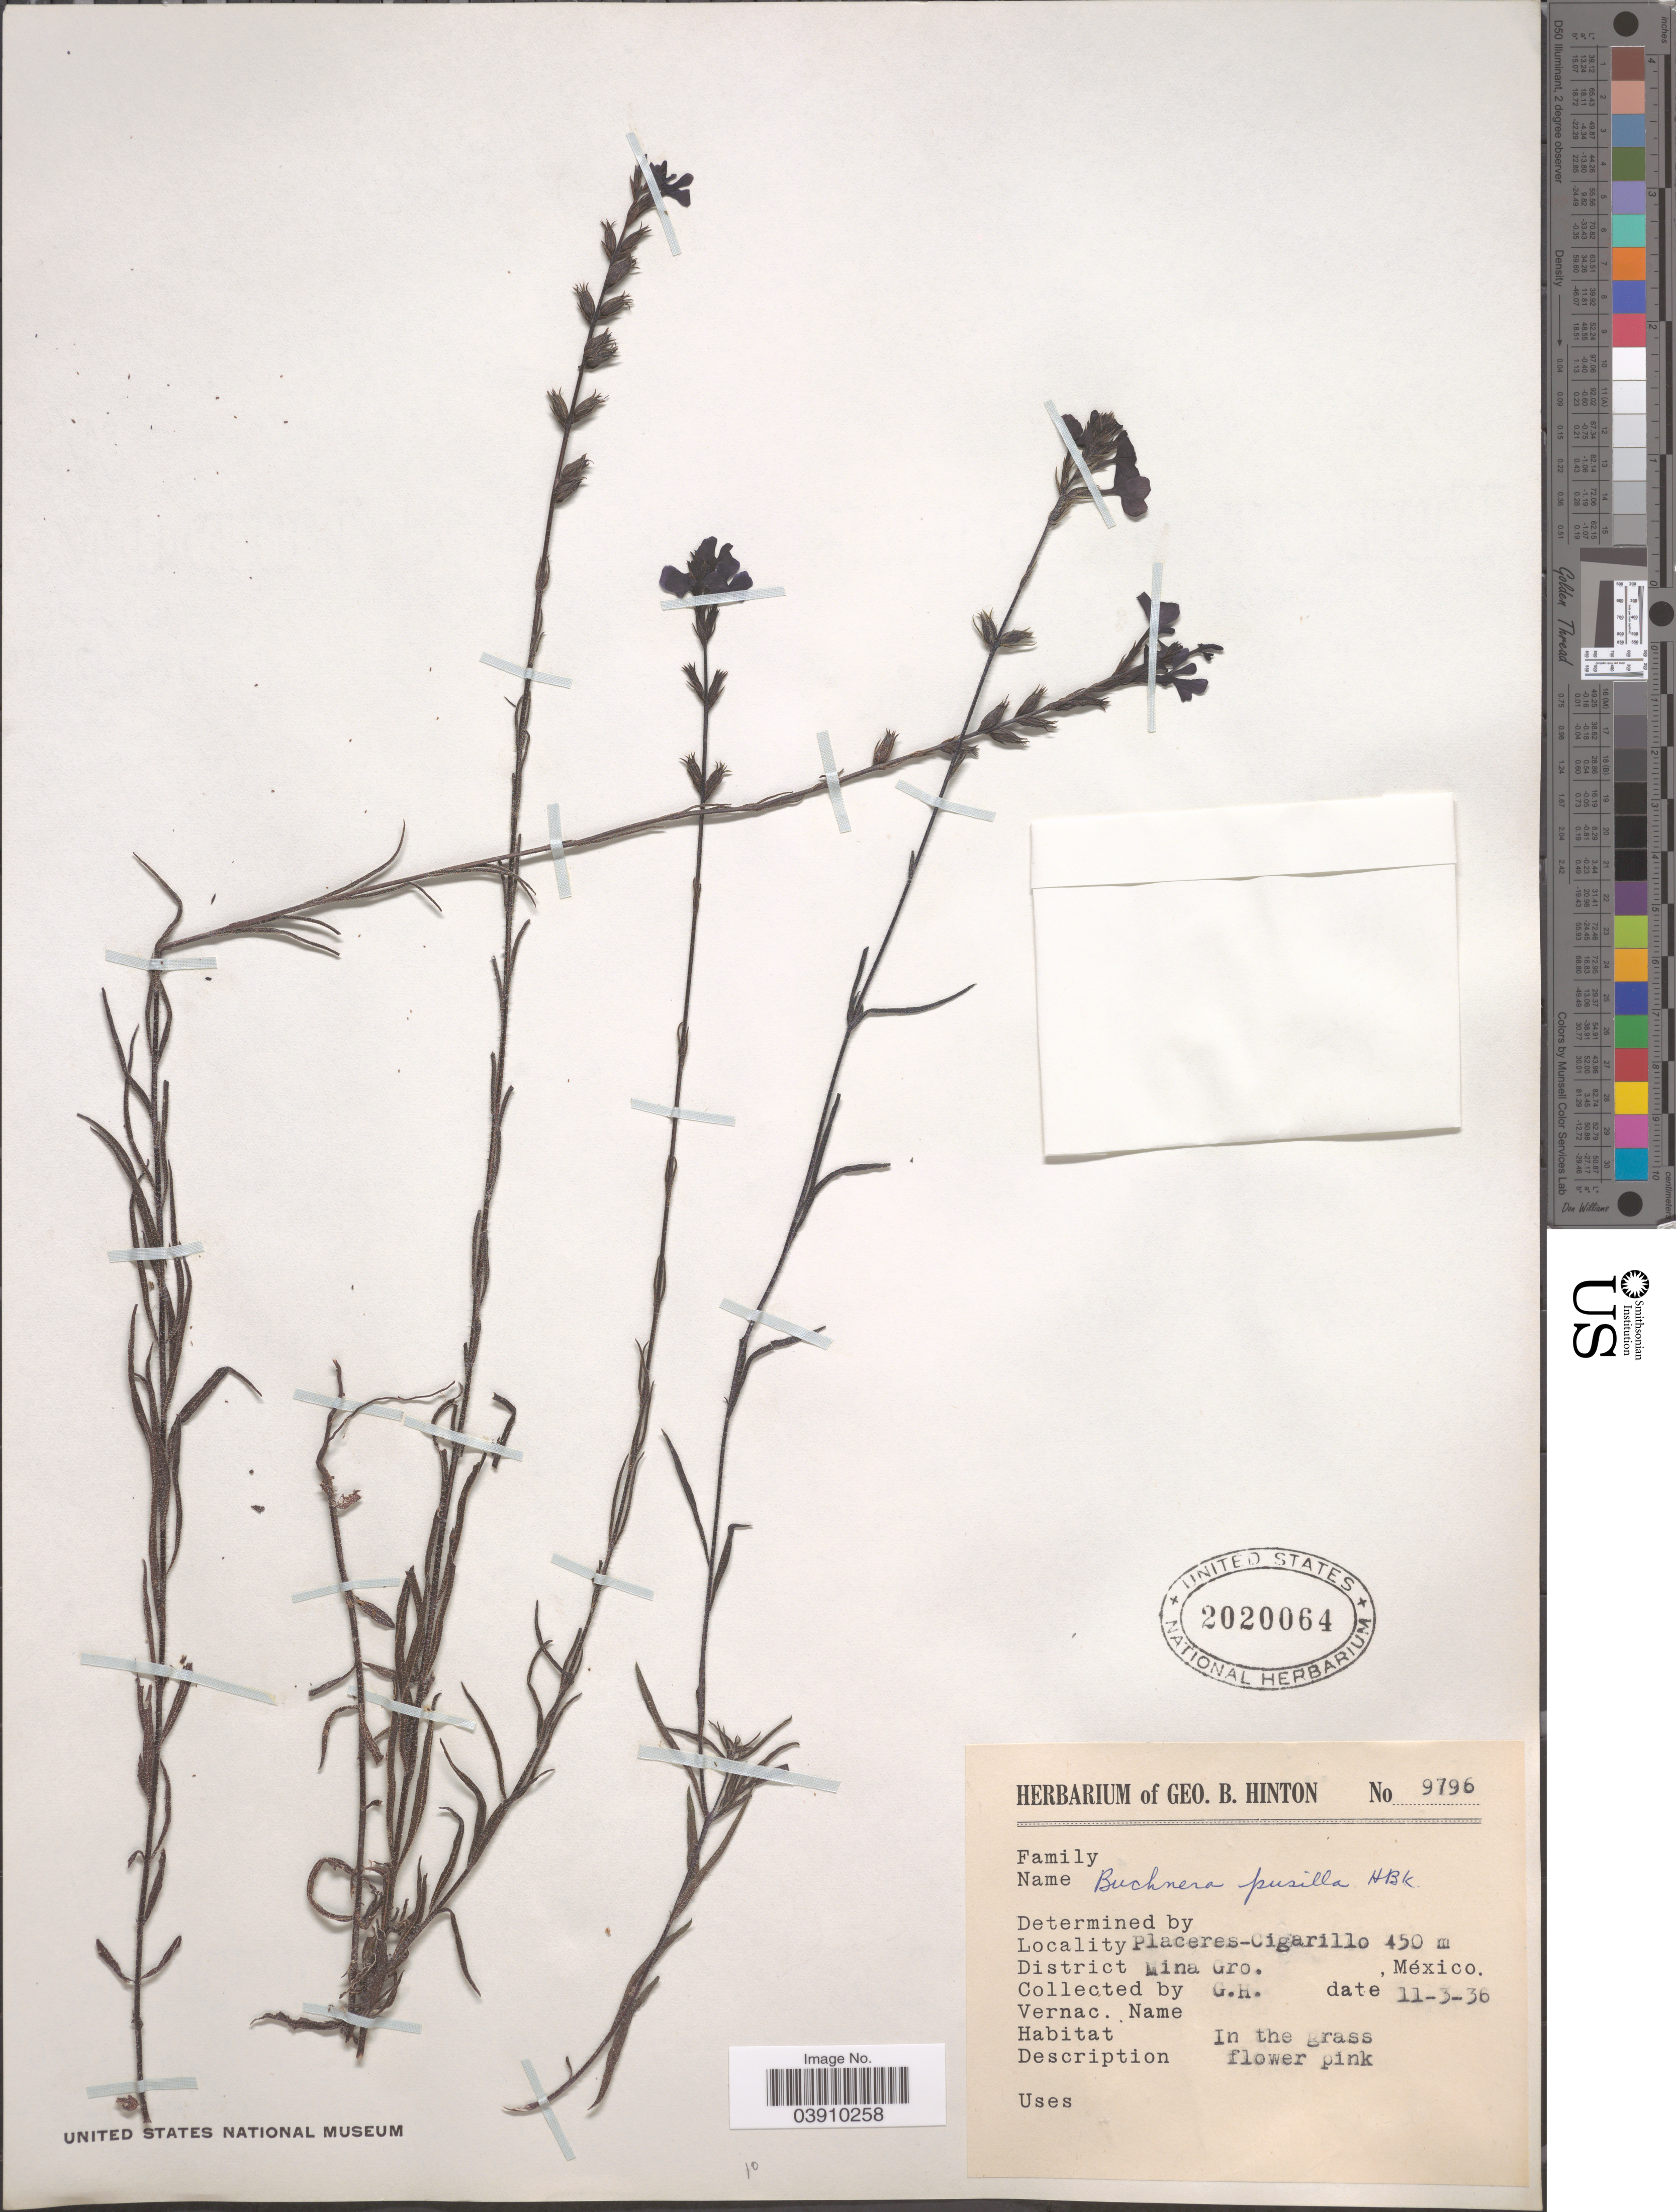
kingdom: Plantae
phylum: Tracheophyta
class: Magnoliopsida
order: Lamiales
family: Orobanchaceae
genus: Buchnera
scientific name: Buchnera pusilla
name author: Kunth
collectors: G. B. Hinton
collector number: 9796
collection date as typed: Transcribed d/m/y: 11/3/36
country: Mexico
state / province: Guerrero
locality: Placeres-Cigarillo. District Mina.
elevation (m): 450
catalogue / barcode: US 2020064